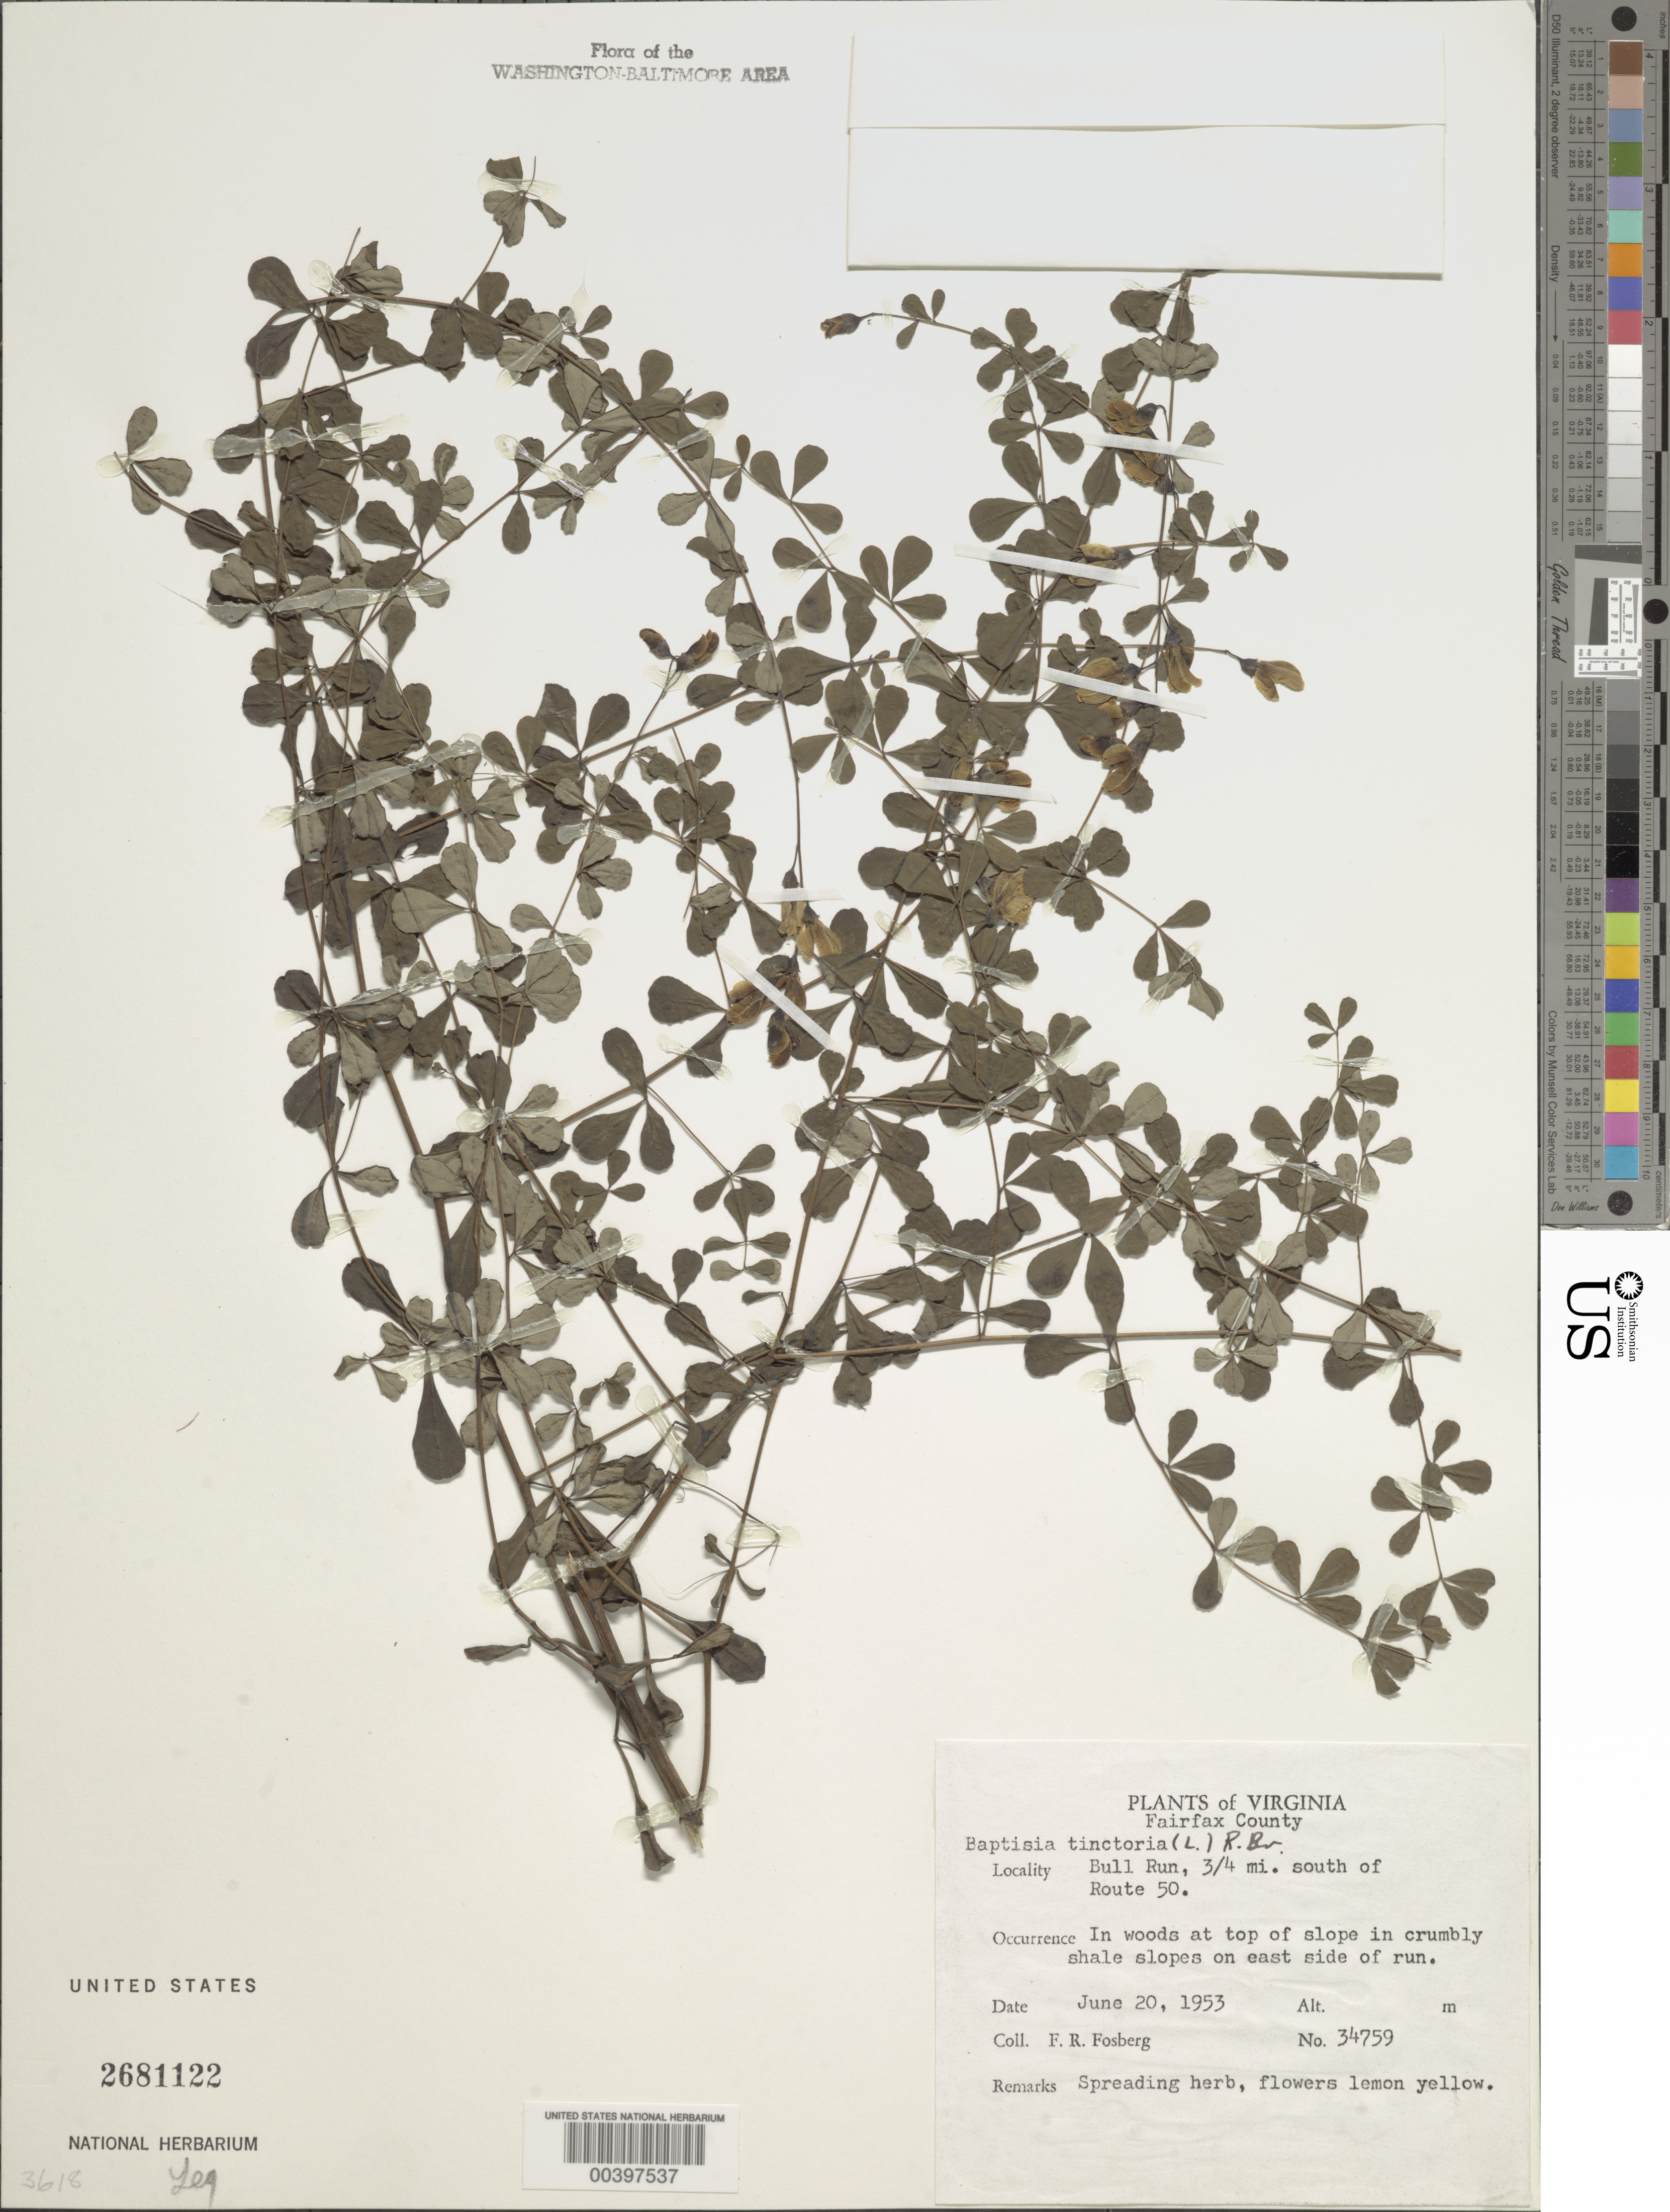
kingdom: Plantae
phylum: Tracheophyta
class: Magnoliopsida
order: Fabales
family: Fabaceae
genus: Baptisia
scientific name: Baptisia tinctoria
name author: (L.) R. Br.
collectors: F. R. Fosberg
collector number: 34759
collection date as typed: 20 Jun 1953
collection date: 1953-06-20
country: United States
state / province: Virginia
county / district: Fairfax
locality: Bull Run, 3/4 south of Route 50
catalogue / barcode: US 2681122